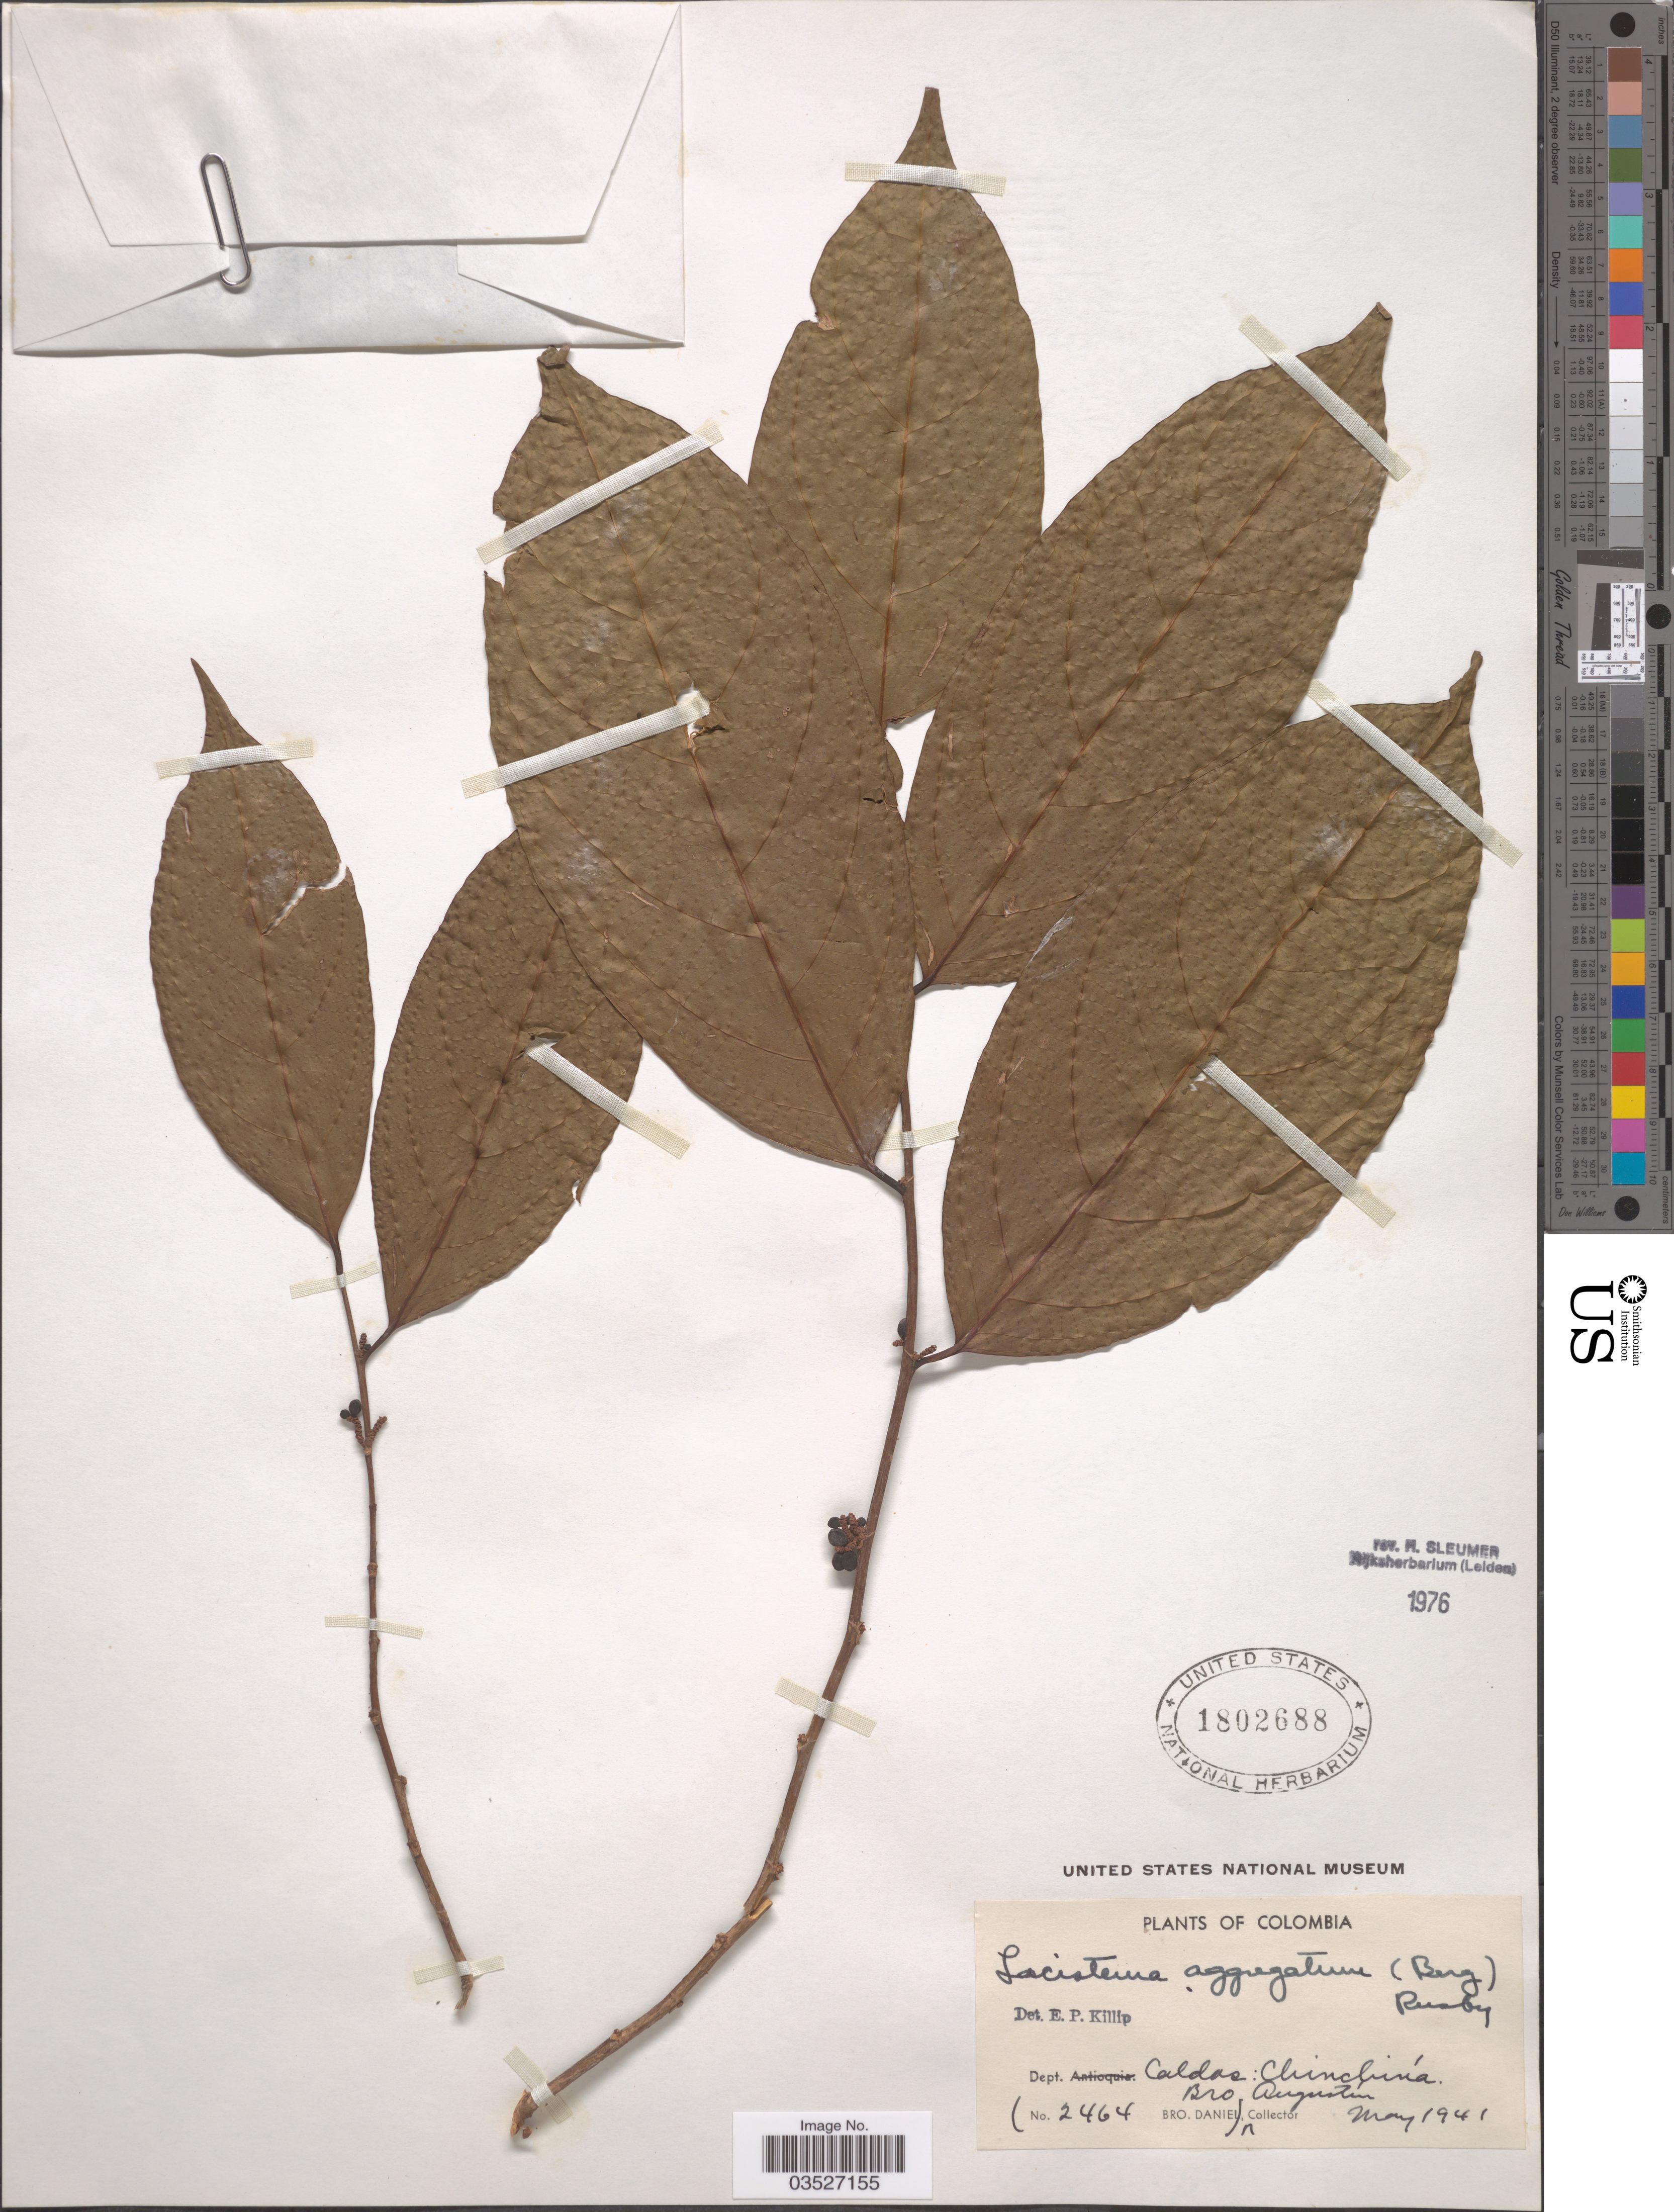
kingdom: Plantae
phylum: Tracheophyta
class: Magnoliopsida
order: Malpighiales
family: Lacistemataceae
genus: Lacistema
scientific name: Lacistema aggregatum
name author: (P.J. Bergius) Rusby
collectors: Augustin & Bro. Daniel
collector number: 2464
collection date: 1941-05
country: Colombia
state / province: Caldas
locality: Dept. Caldas: Chinchiná.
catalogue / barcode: US 1802688